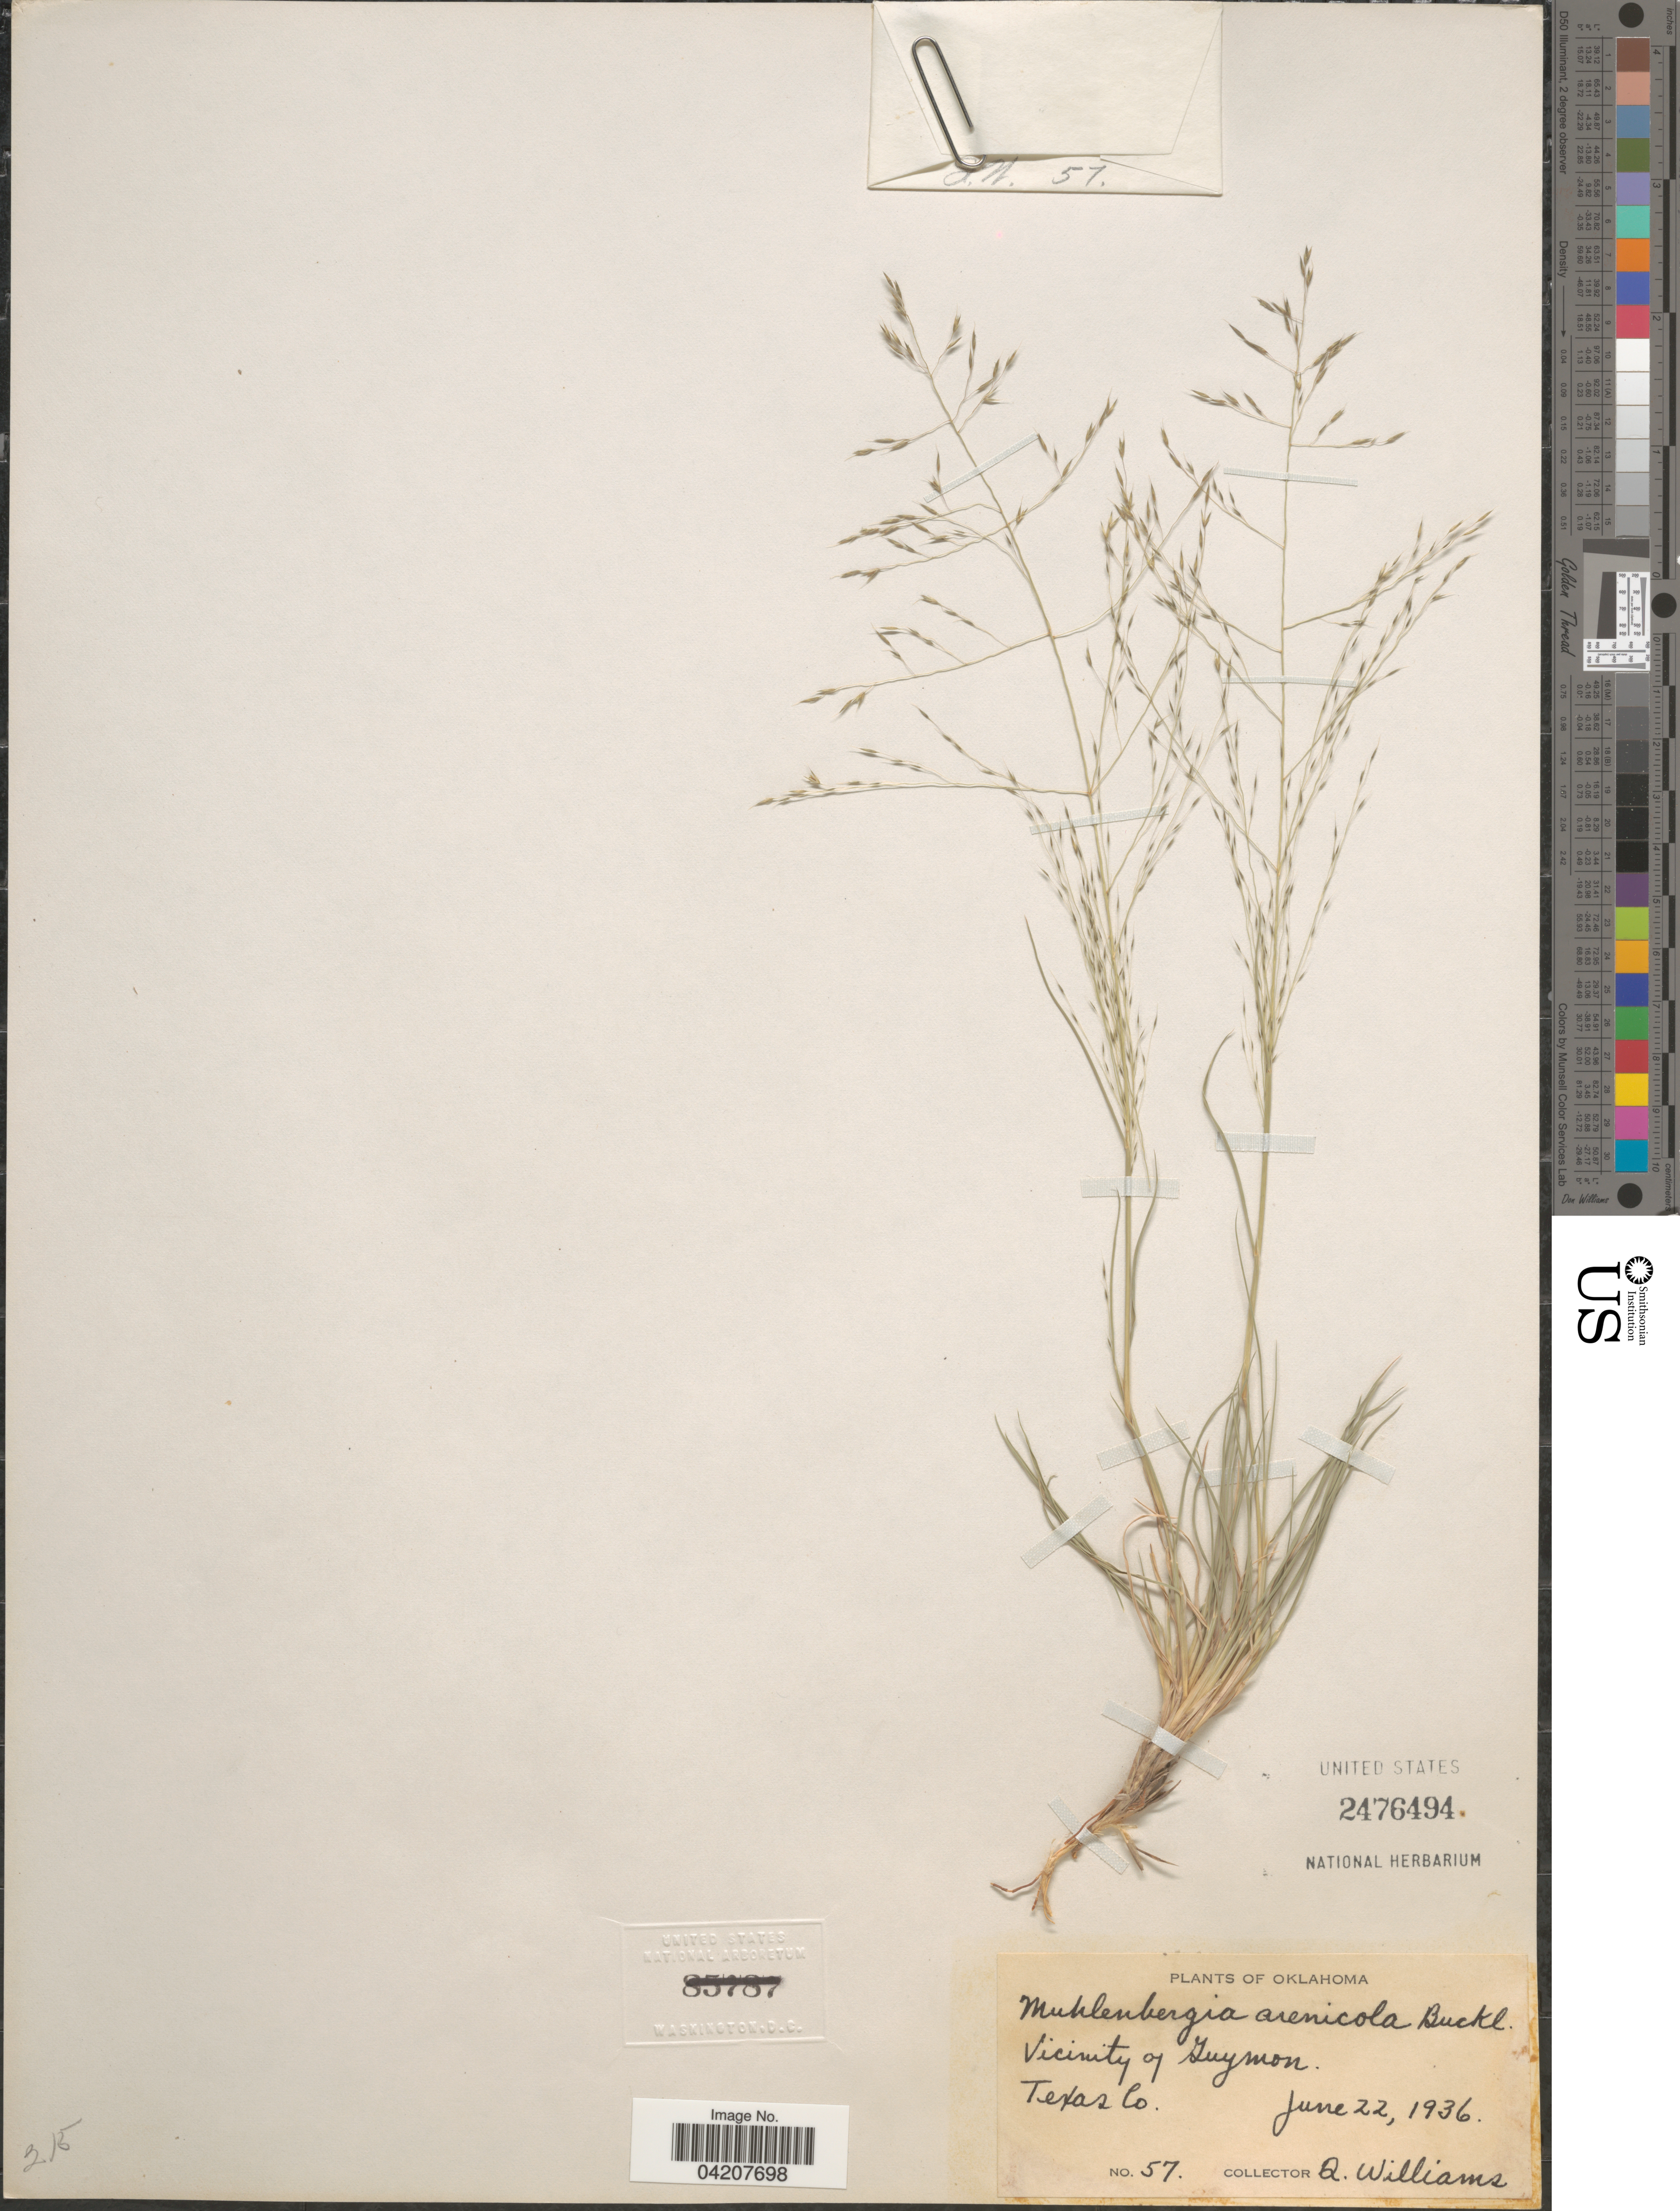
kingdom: Plantae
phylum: Tracheophyta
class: Liliopsida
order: Poales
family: Poaceae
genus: Muhlenbergia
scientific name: Muhlenbergia arenicola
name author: Buckley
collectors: A. Williams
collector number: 57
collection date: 1936-06-22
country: United States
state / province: Oklahoma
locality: Vicinity of Guymon. Texas Co.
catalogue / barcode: US 2476494